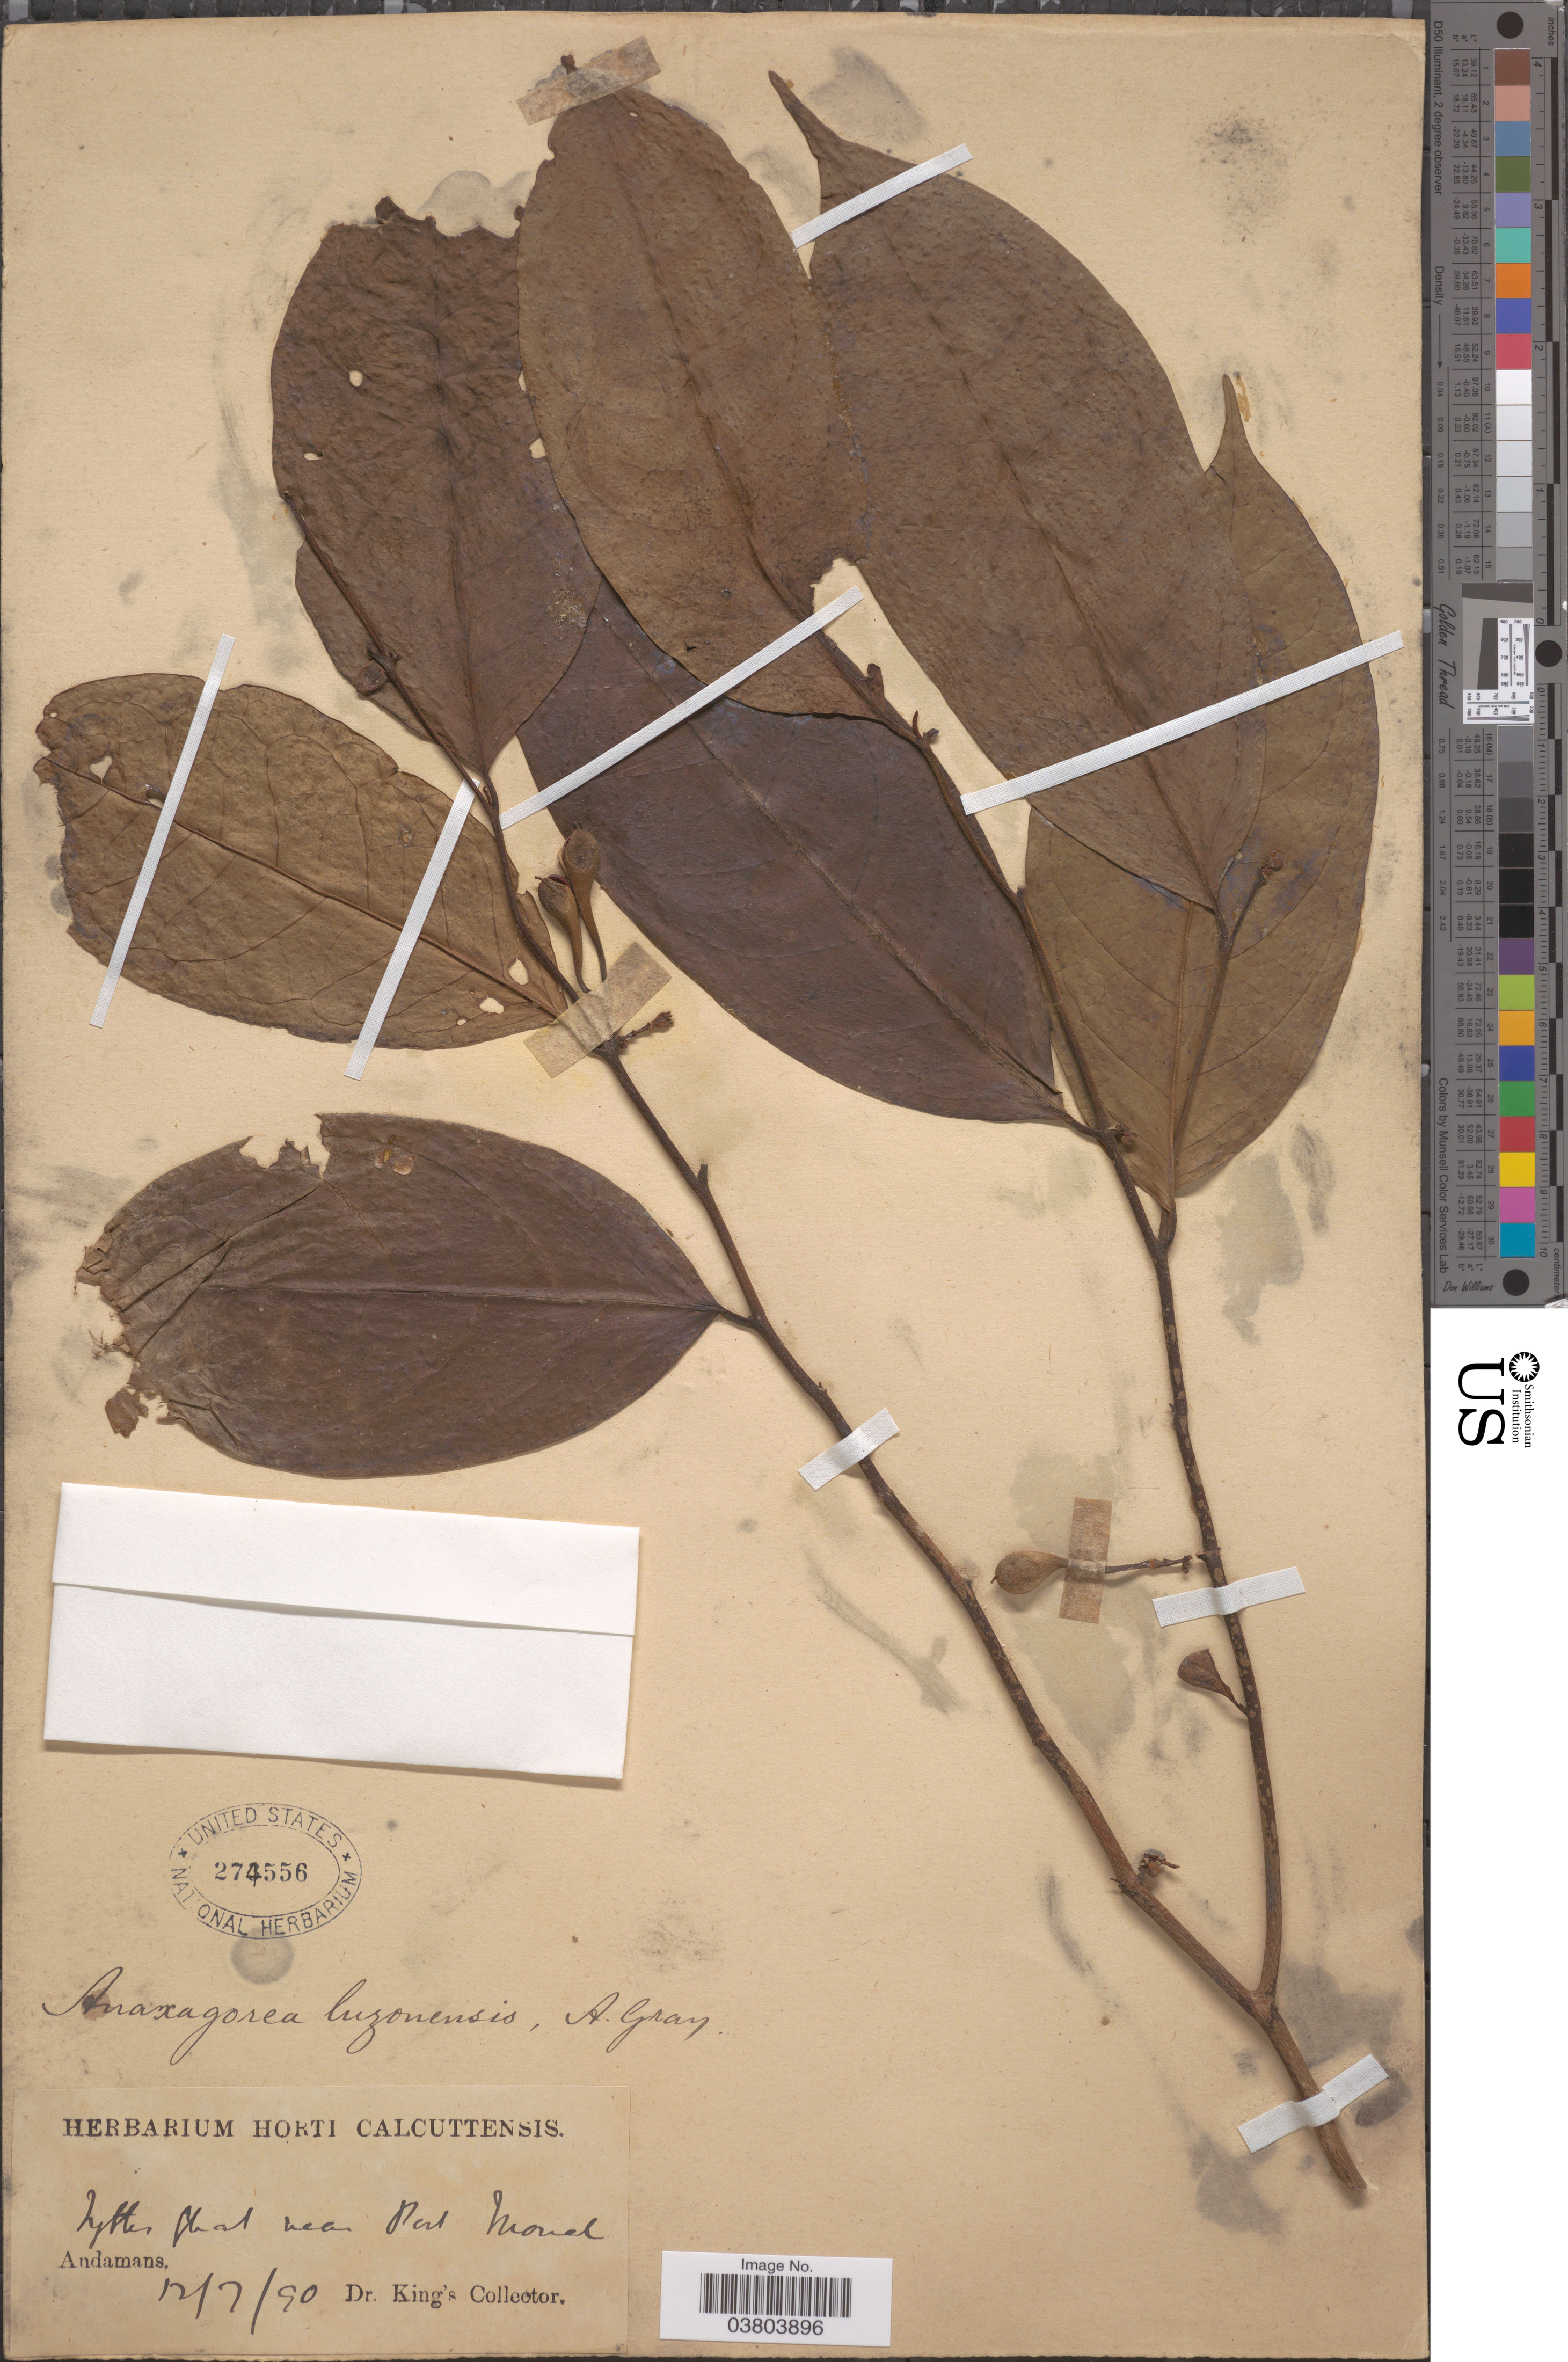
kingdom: Plantae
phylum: Tracheophyta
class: Magnoliopsida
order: Magnoliales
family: Annonaceae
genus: Anaxagorea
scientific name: Anaxagorea luzonensis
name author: A. Gray in Wilkes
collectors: Dr. King's collector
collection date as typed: Transcribed d/m/y: 12/7/90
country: India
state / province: Andaman and Nicobar Islands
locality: Lyttes [interpreted] ghat near Port Monat. Andamans.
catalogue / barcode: US 274556